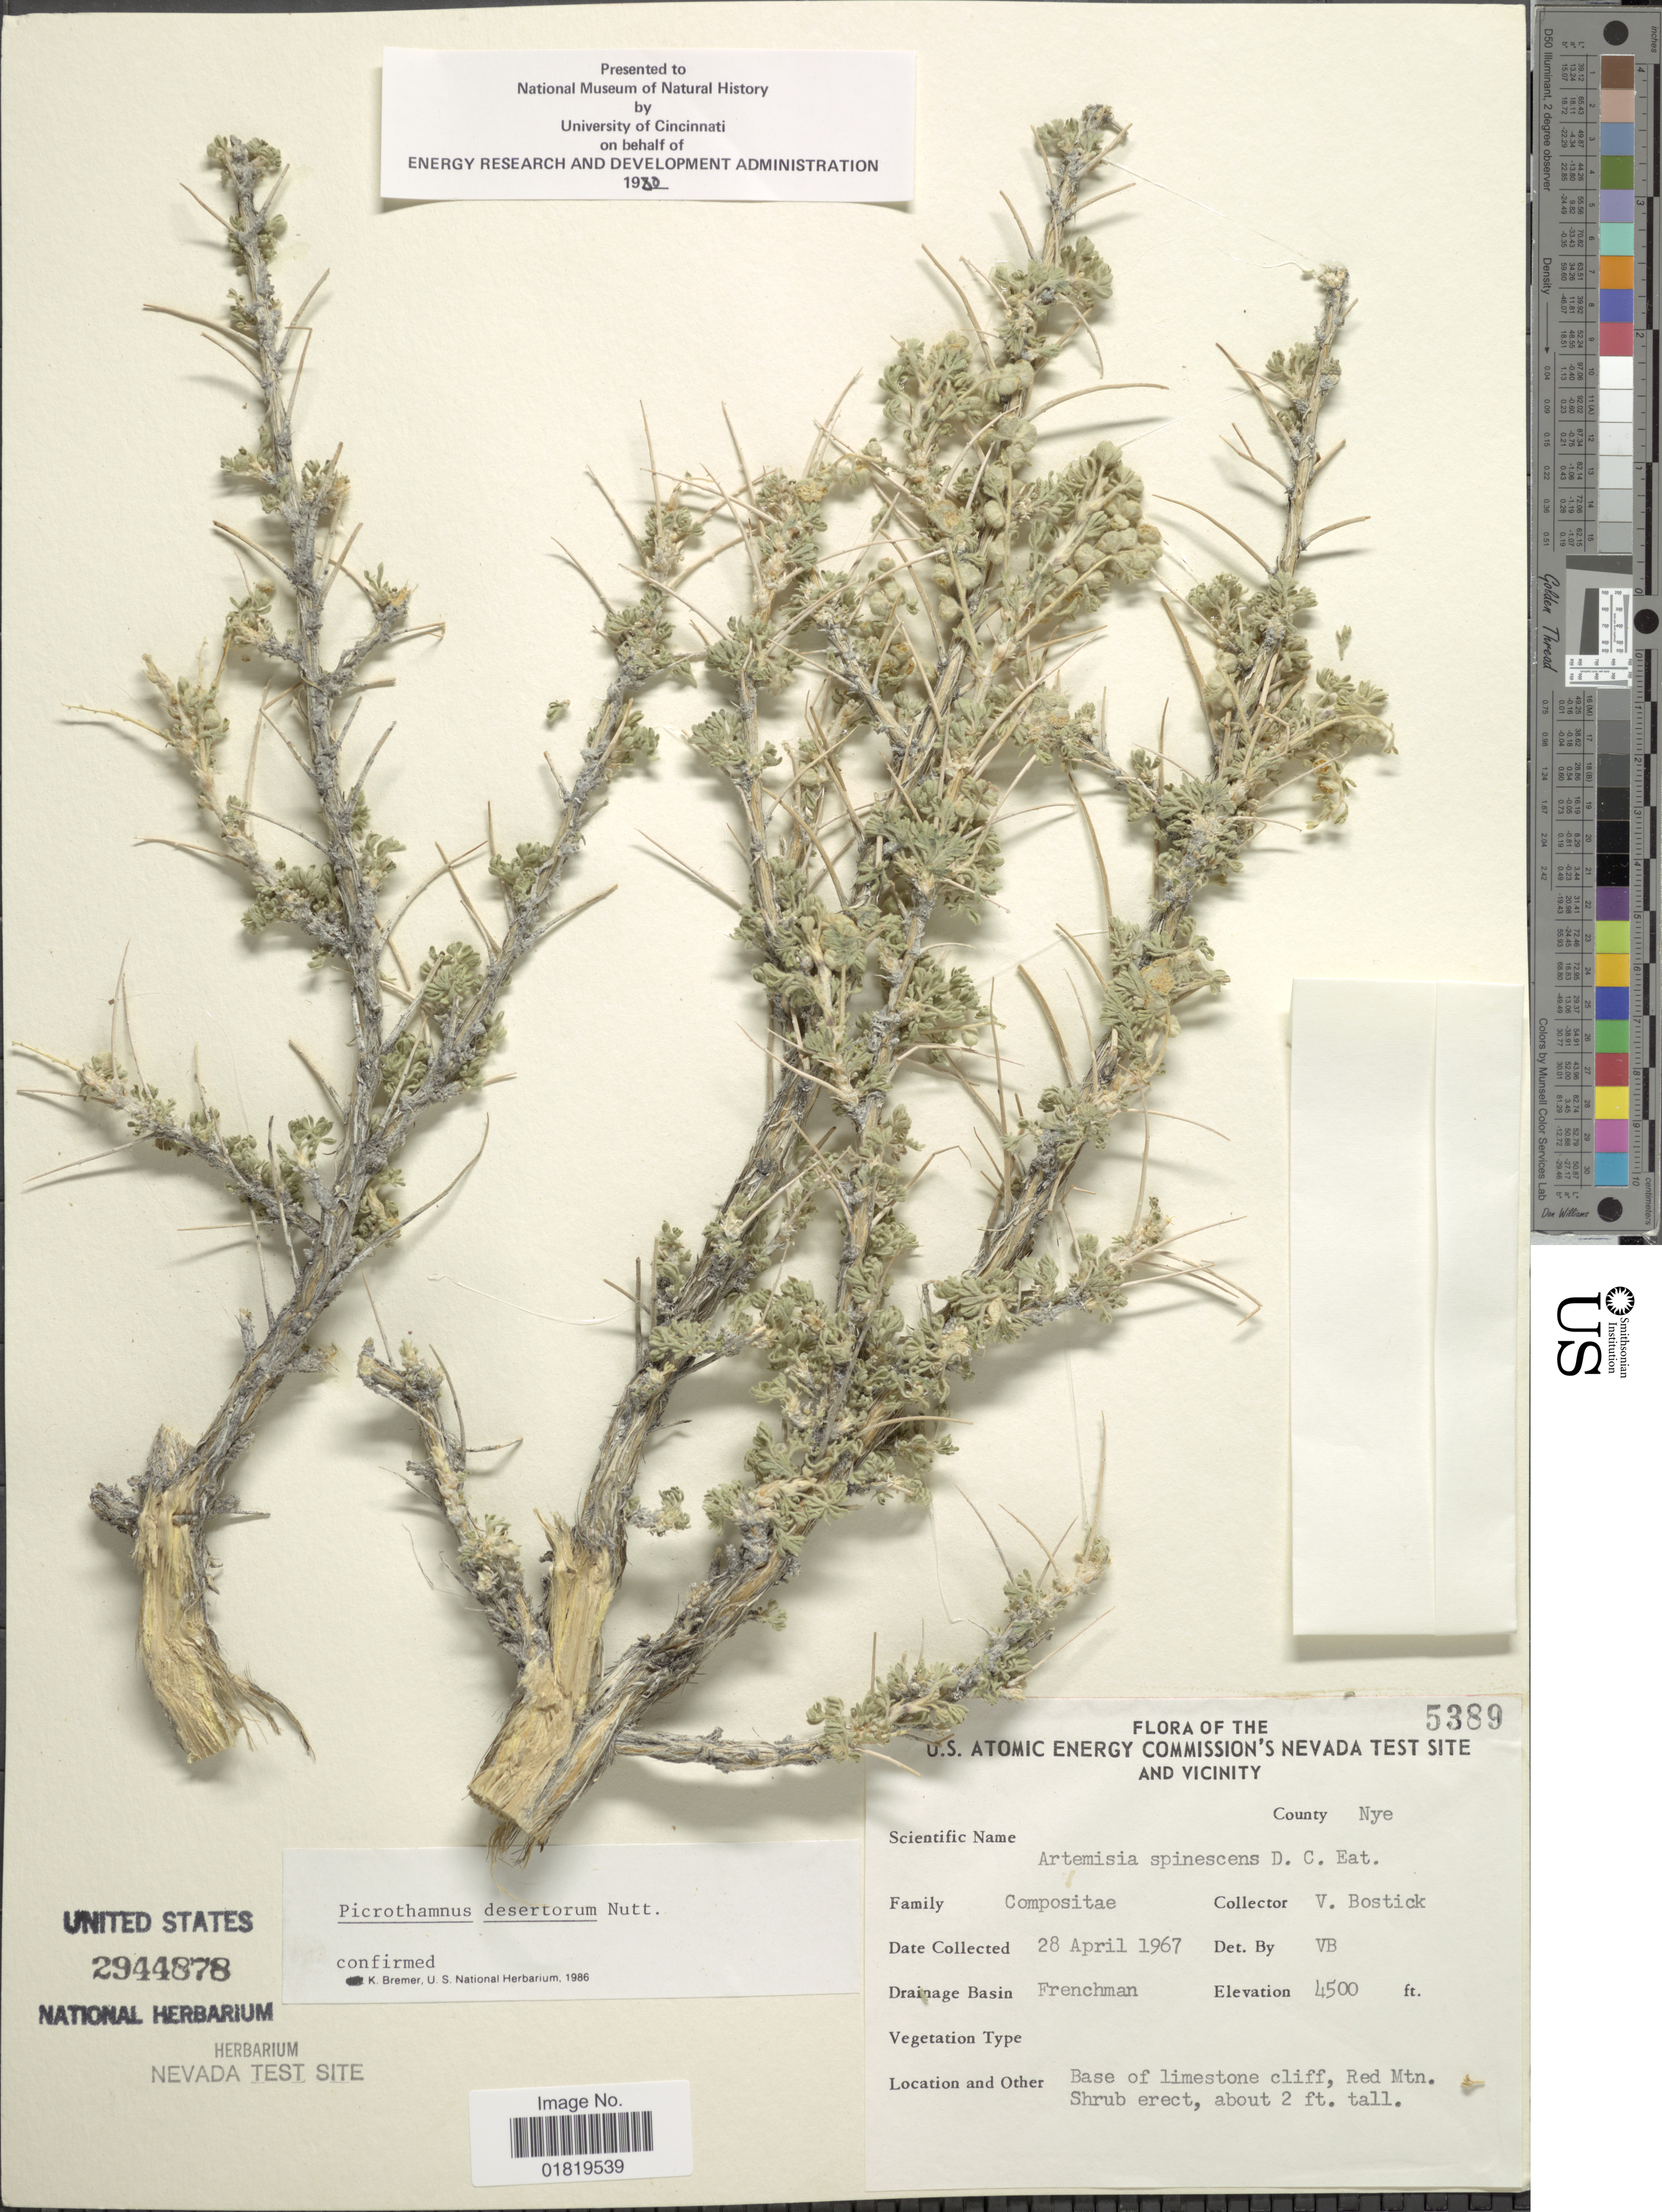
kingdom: Plantae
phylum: Tracheophyta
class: Magnoliopsida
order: Asterales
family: Asteraceae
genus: Picrothamnus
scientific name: Picrothamnus desertorum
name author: Nutt.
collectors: V. Bostick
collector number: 5389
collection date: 1967-04-28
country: United States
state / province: Nevada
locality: U. S. Atomic Energy Commission's Nevada Test Site and Vicinity, County Nye, Frenchman, Base of limestone cliff, Red Mtn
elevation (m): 1372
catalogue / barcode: US 2944878